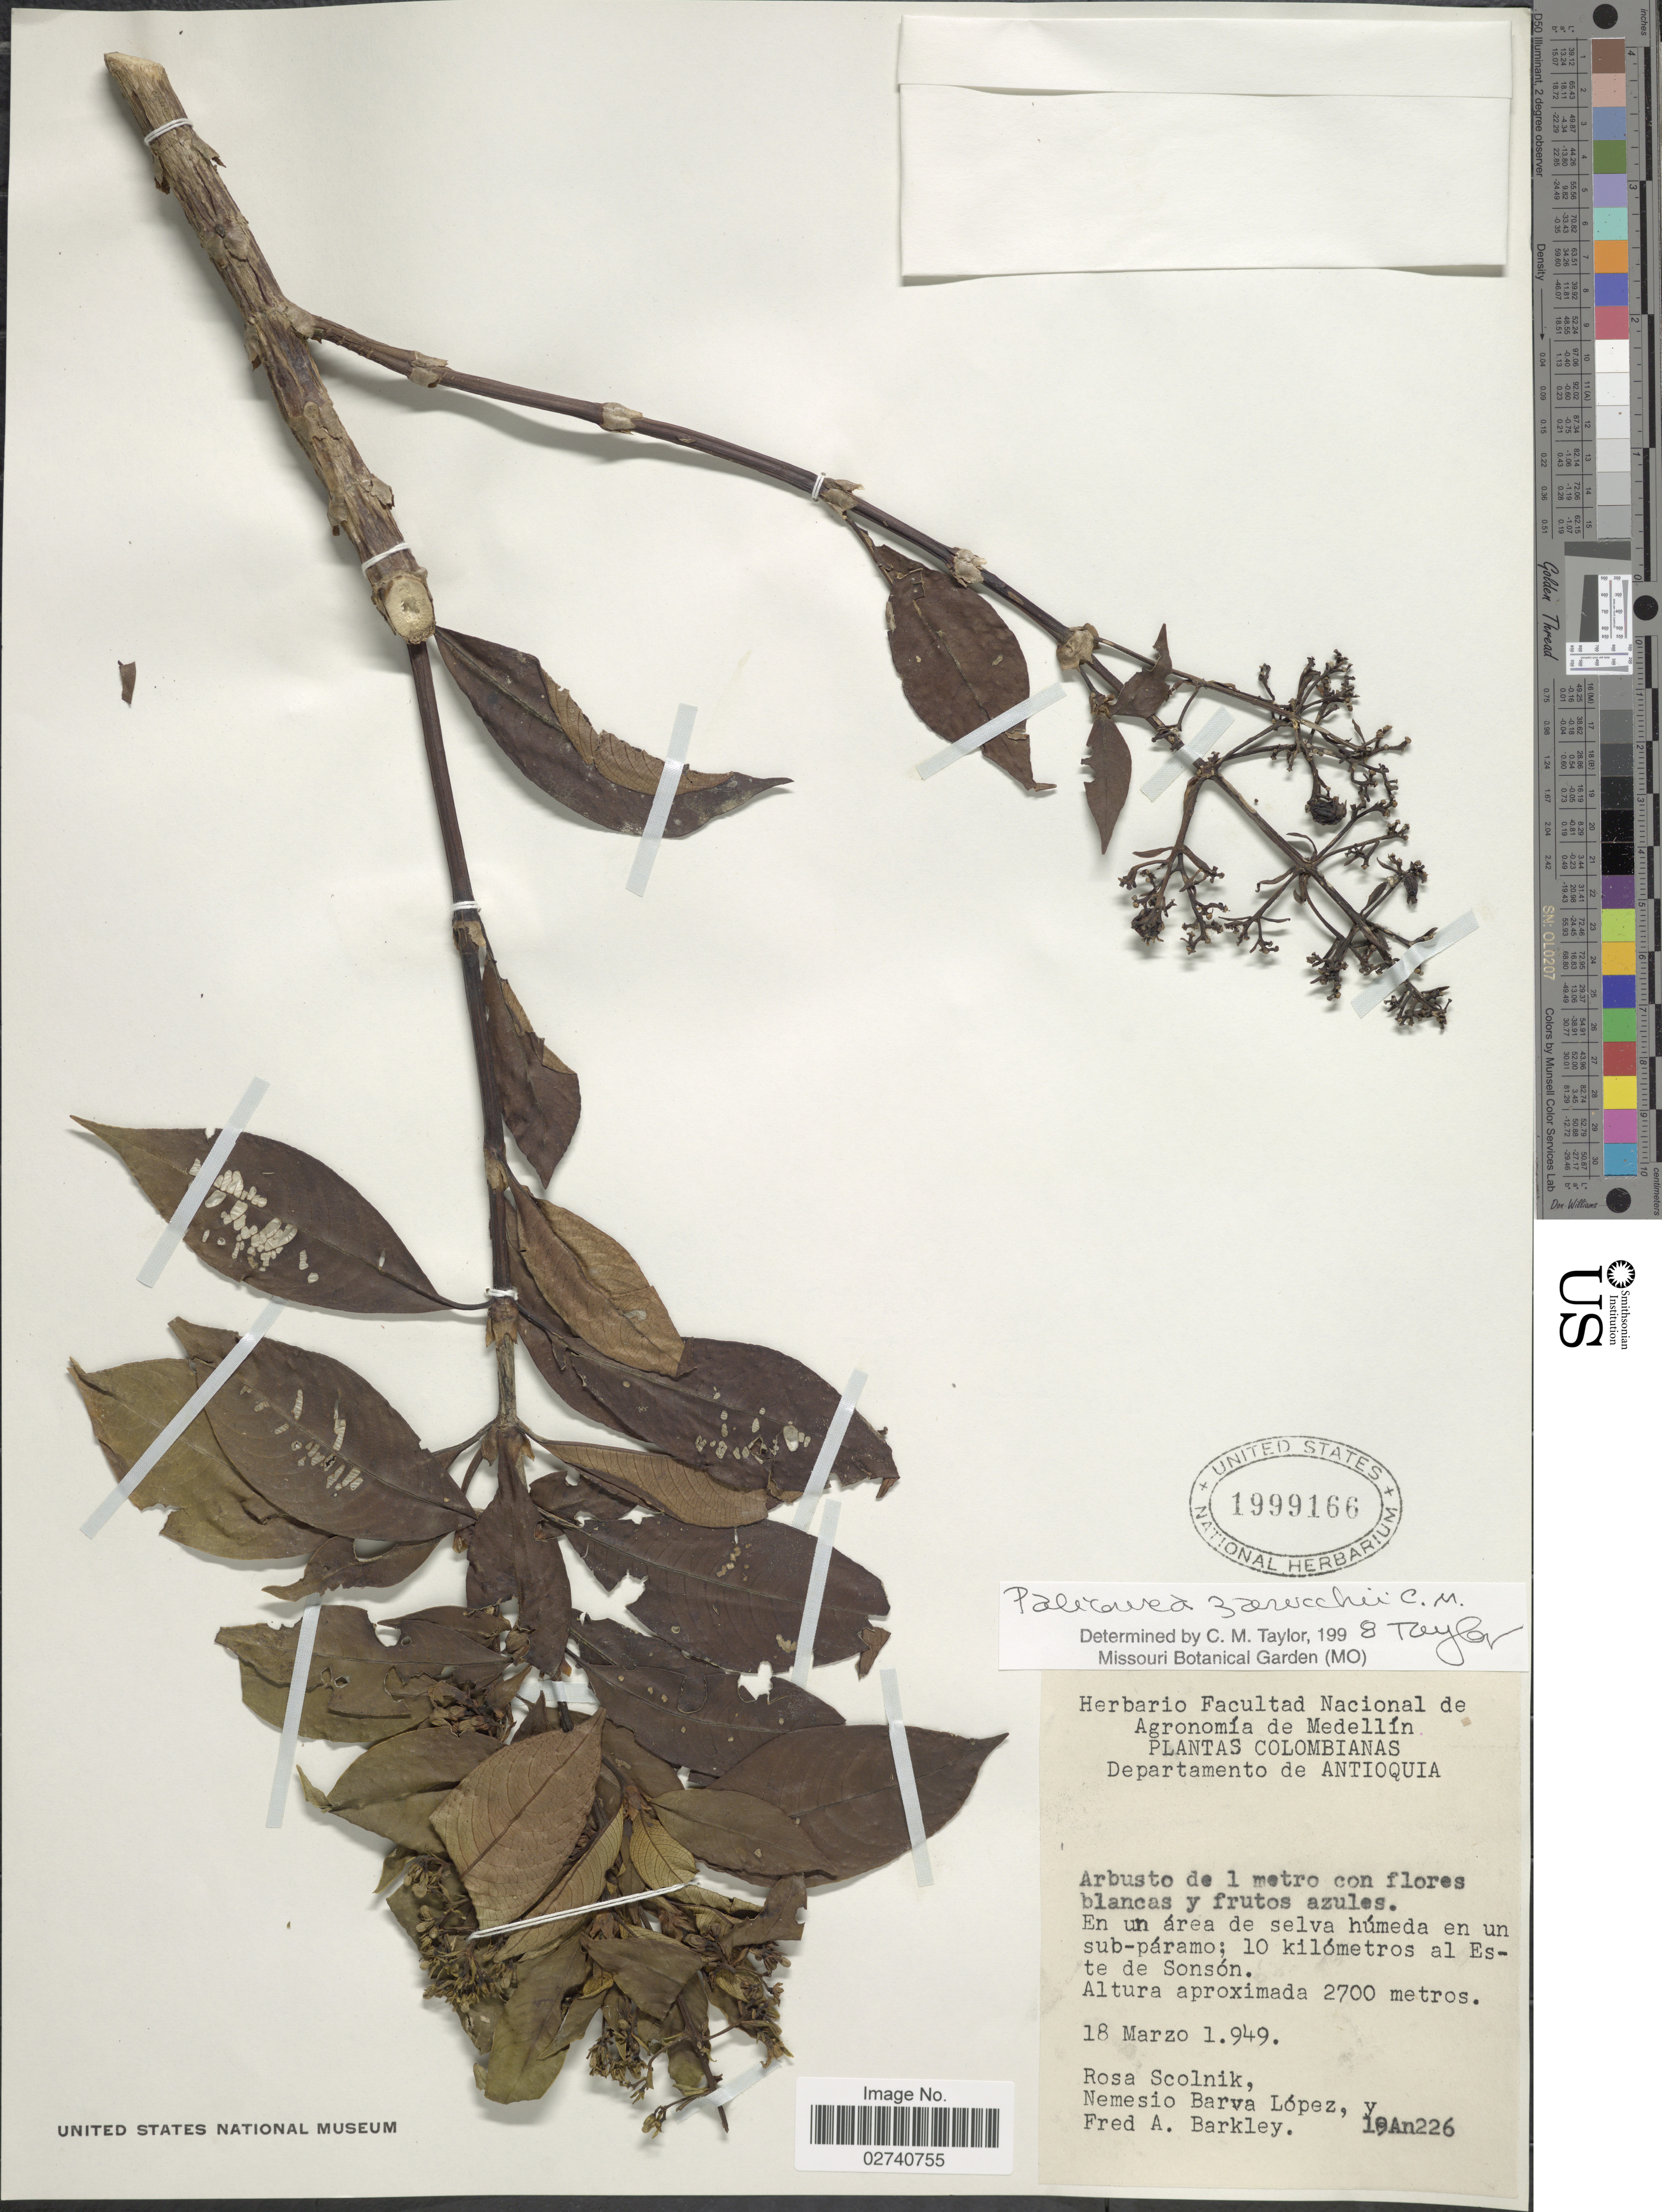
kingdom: Plantae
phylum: Tracheophyta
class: Magnoliopsida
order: Gentianales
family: Rubiaceae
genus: Palicourea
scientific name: Palicourea zarucchii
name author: C.M. Taylor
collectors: R. Scolnik, N. Lopez & F. A. Barkley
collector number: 19An226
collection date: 1949-03-18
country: Colombia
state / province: Antioquia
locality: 10 kilometros al Este de Sonson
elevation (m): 2700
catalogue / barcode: US 1999166